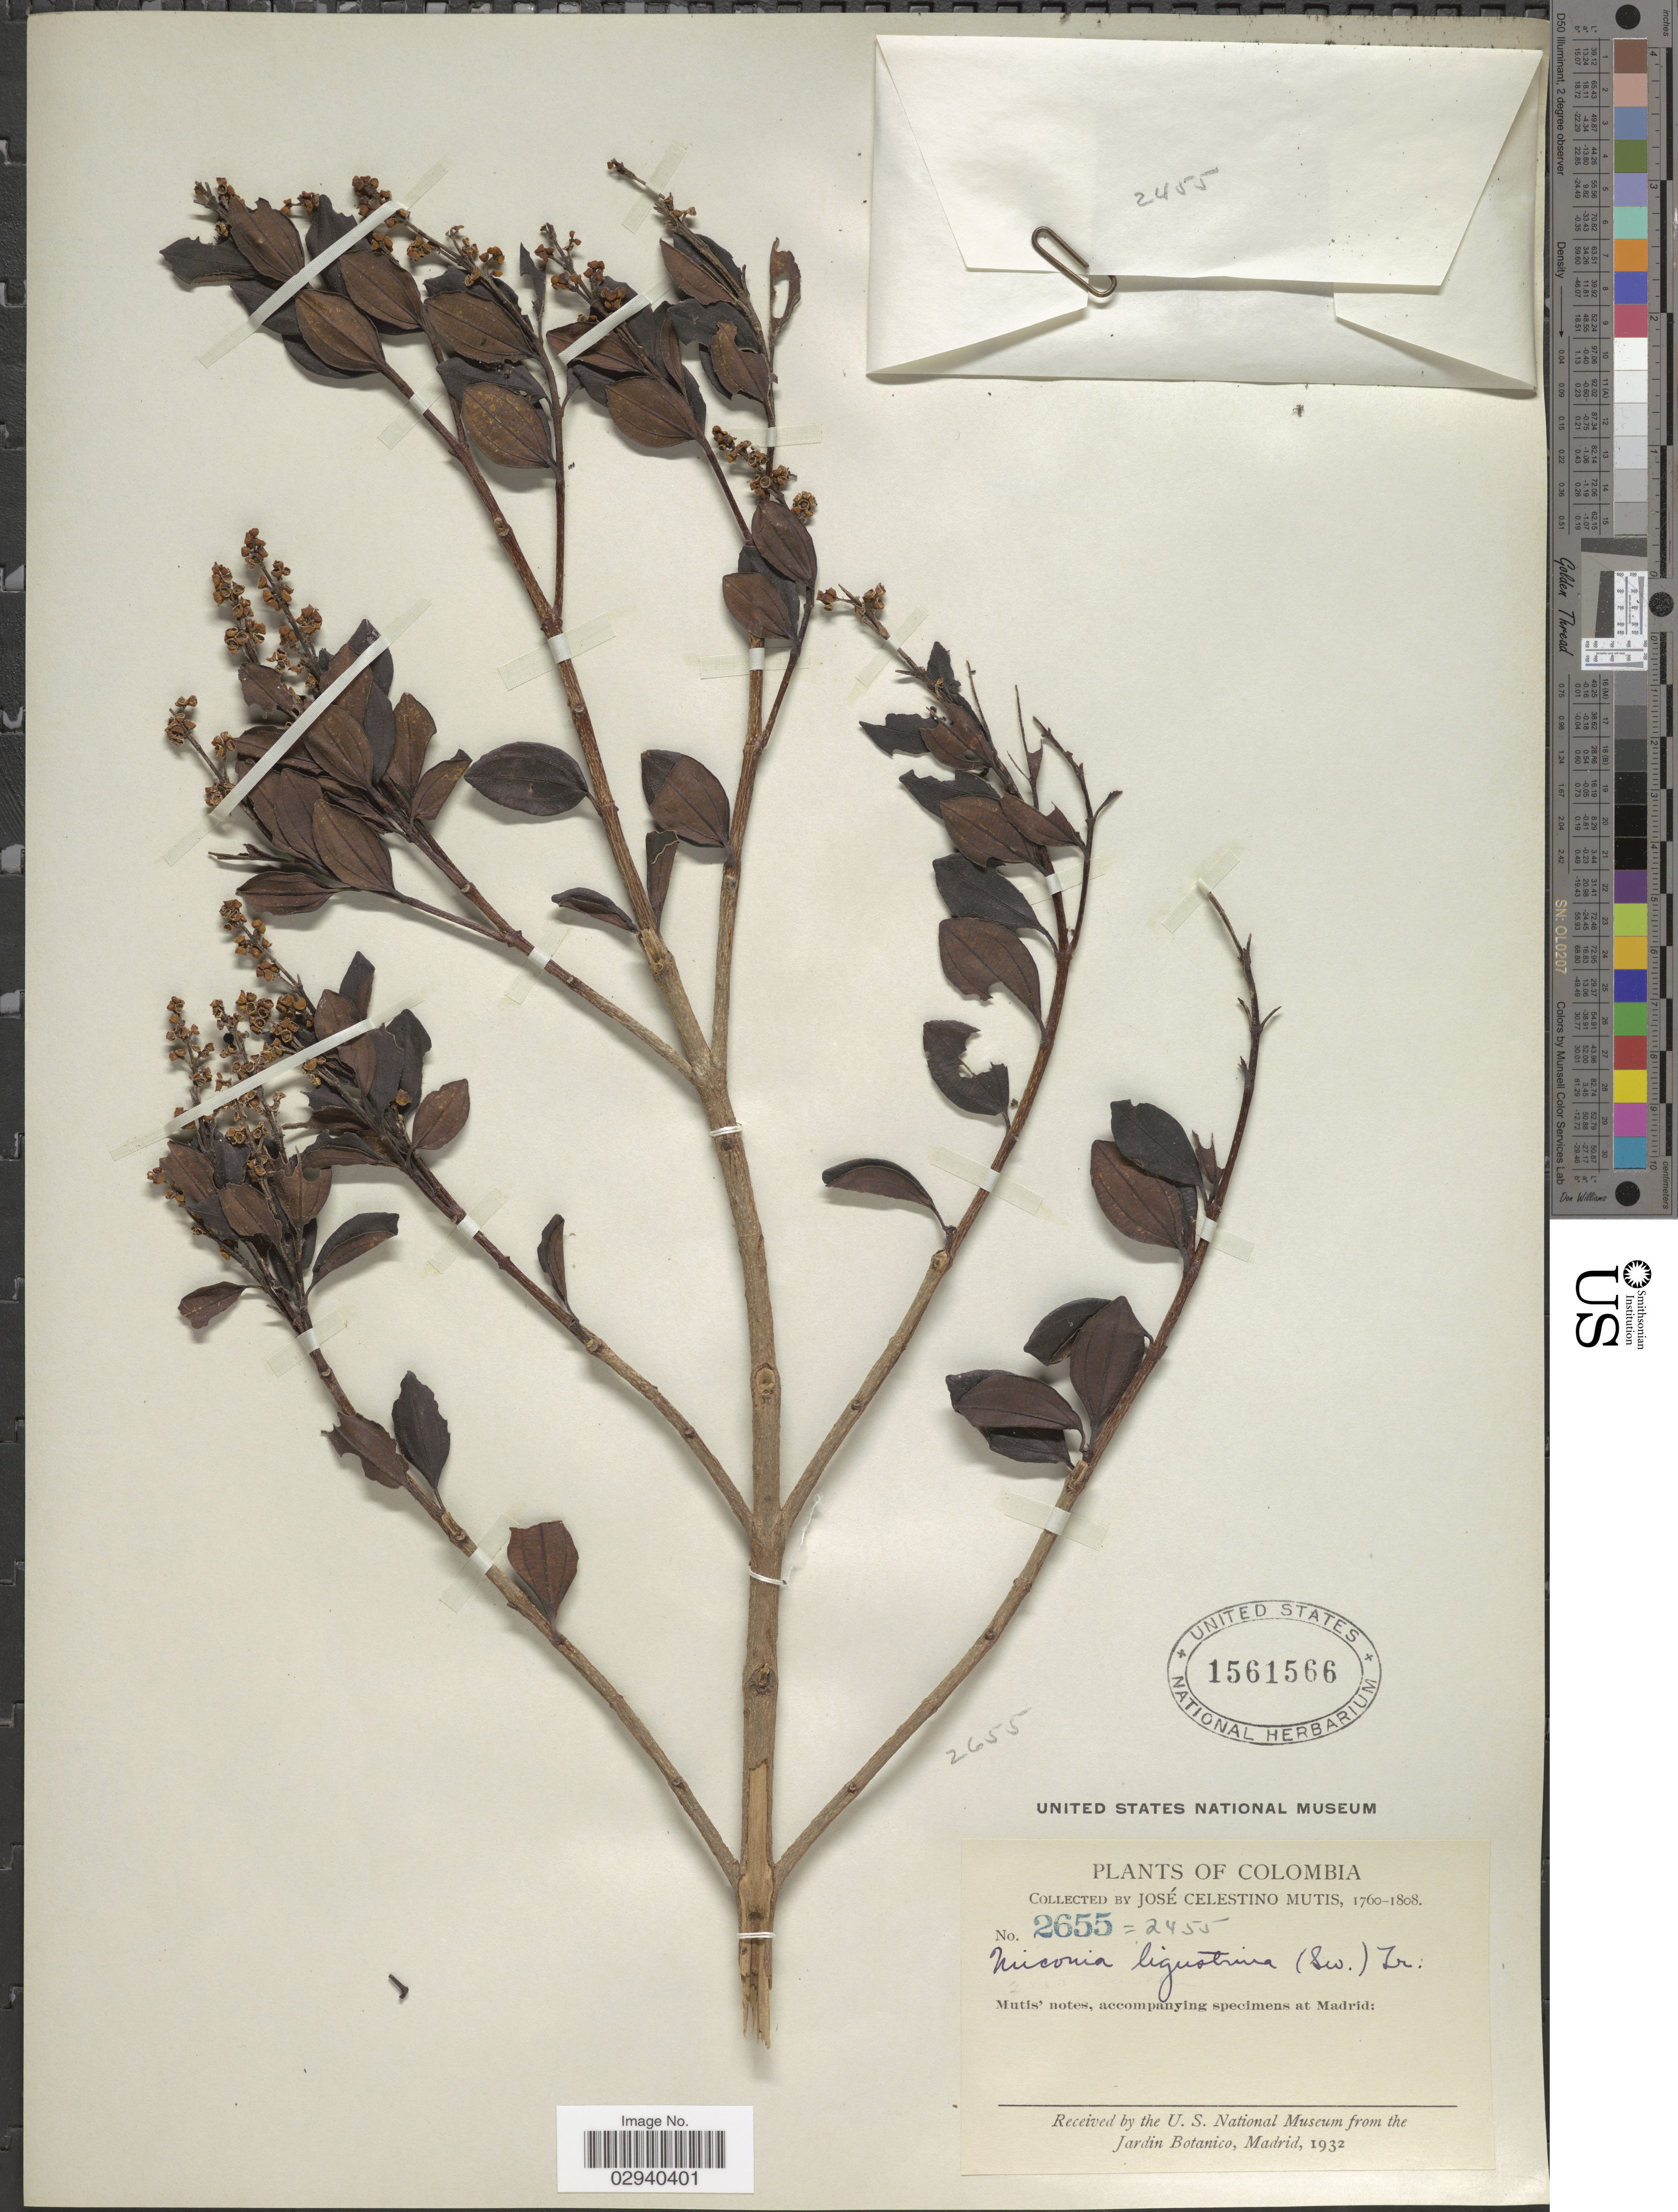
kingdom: Plantae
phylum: Tracheophyta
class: Magnoliopsida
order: Myrtales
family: Melastomataceae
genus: Miconia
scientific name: Miconia ligustrina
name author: (Sw.) Triana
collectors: J. C. B. Mutis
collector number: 2655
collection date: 1760/1808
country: Colombia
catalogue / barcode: US 1561566